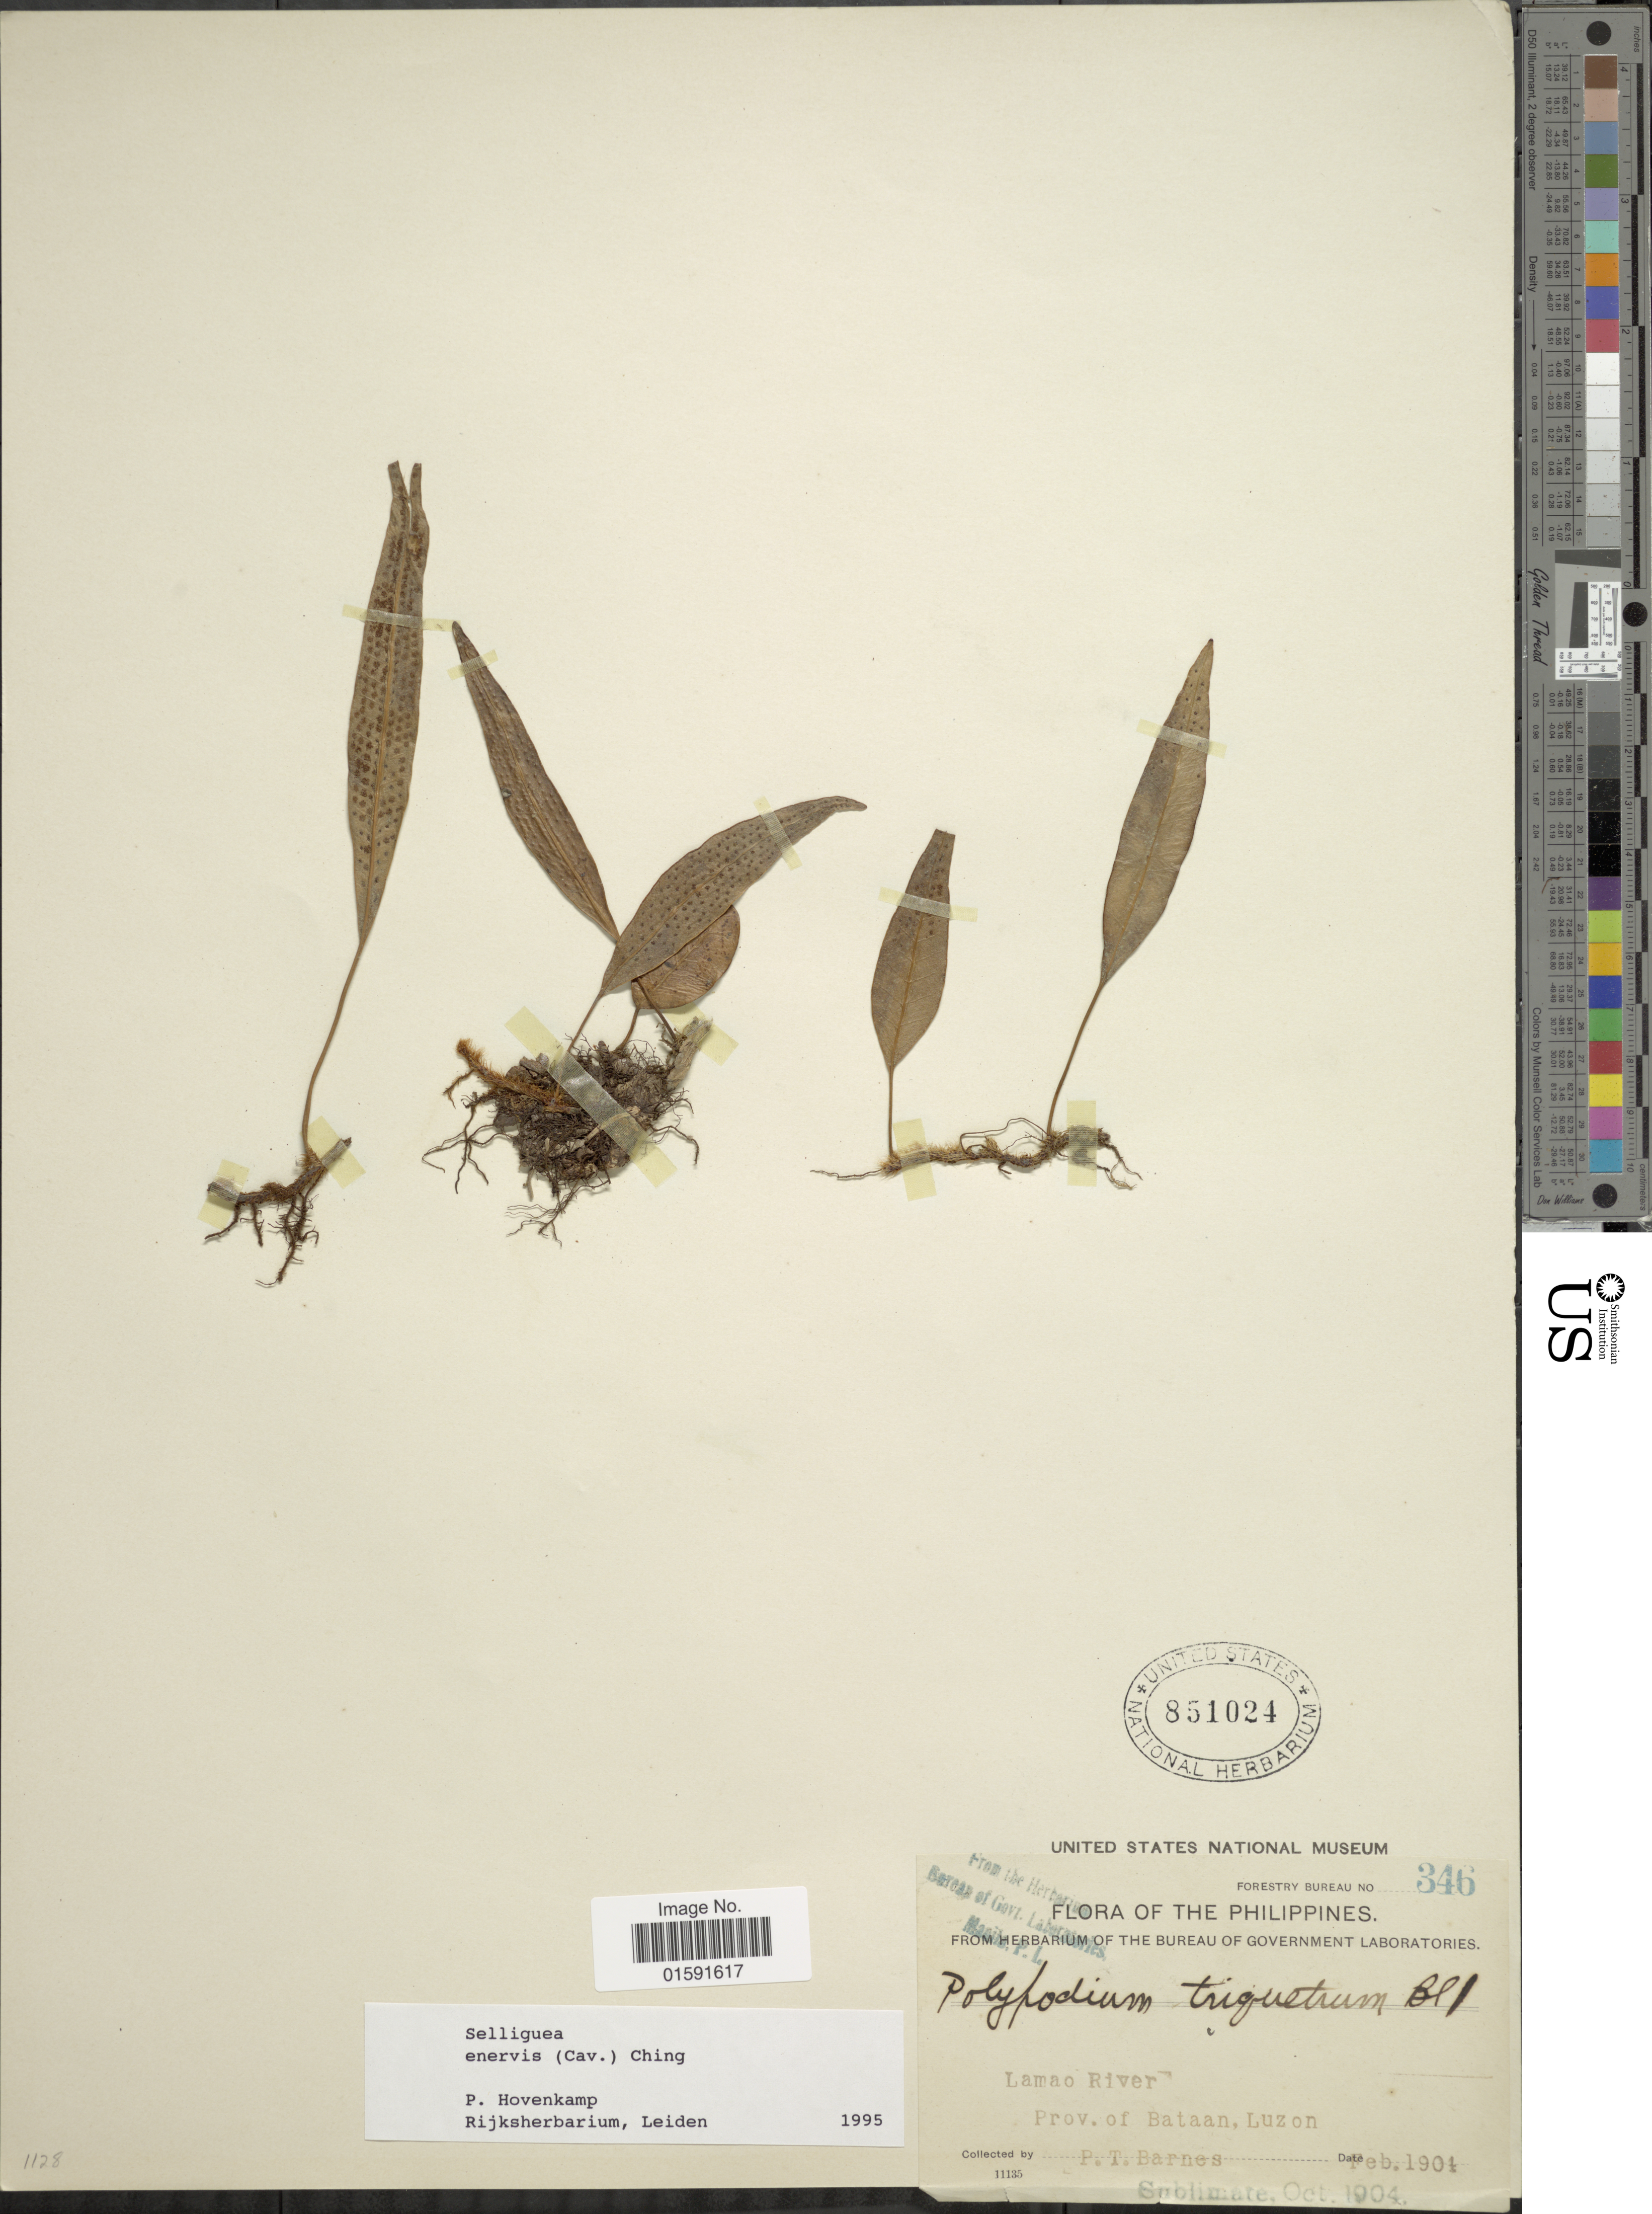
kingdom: Plantae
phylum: Tracheophyta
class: Polypodiopsida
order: Polypodiales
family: Polypodiaceae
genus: Selliguea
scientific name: Selliguea enervis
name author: (Cav.) Ching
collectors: P. Barnes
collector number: Forestry bureau 346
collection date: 1904-02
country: Philippines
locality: Lamao River, Prov. of Bataan, Luzon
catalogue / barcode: US 851024